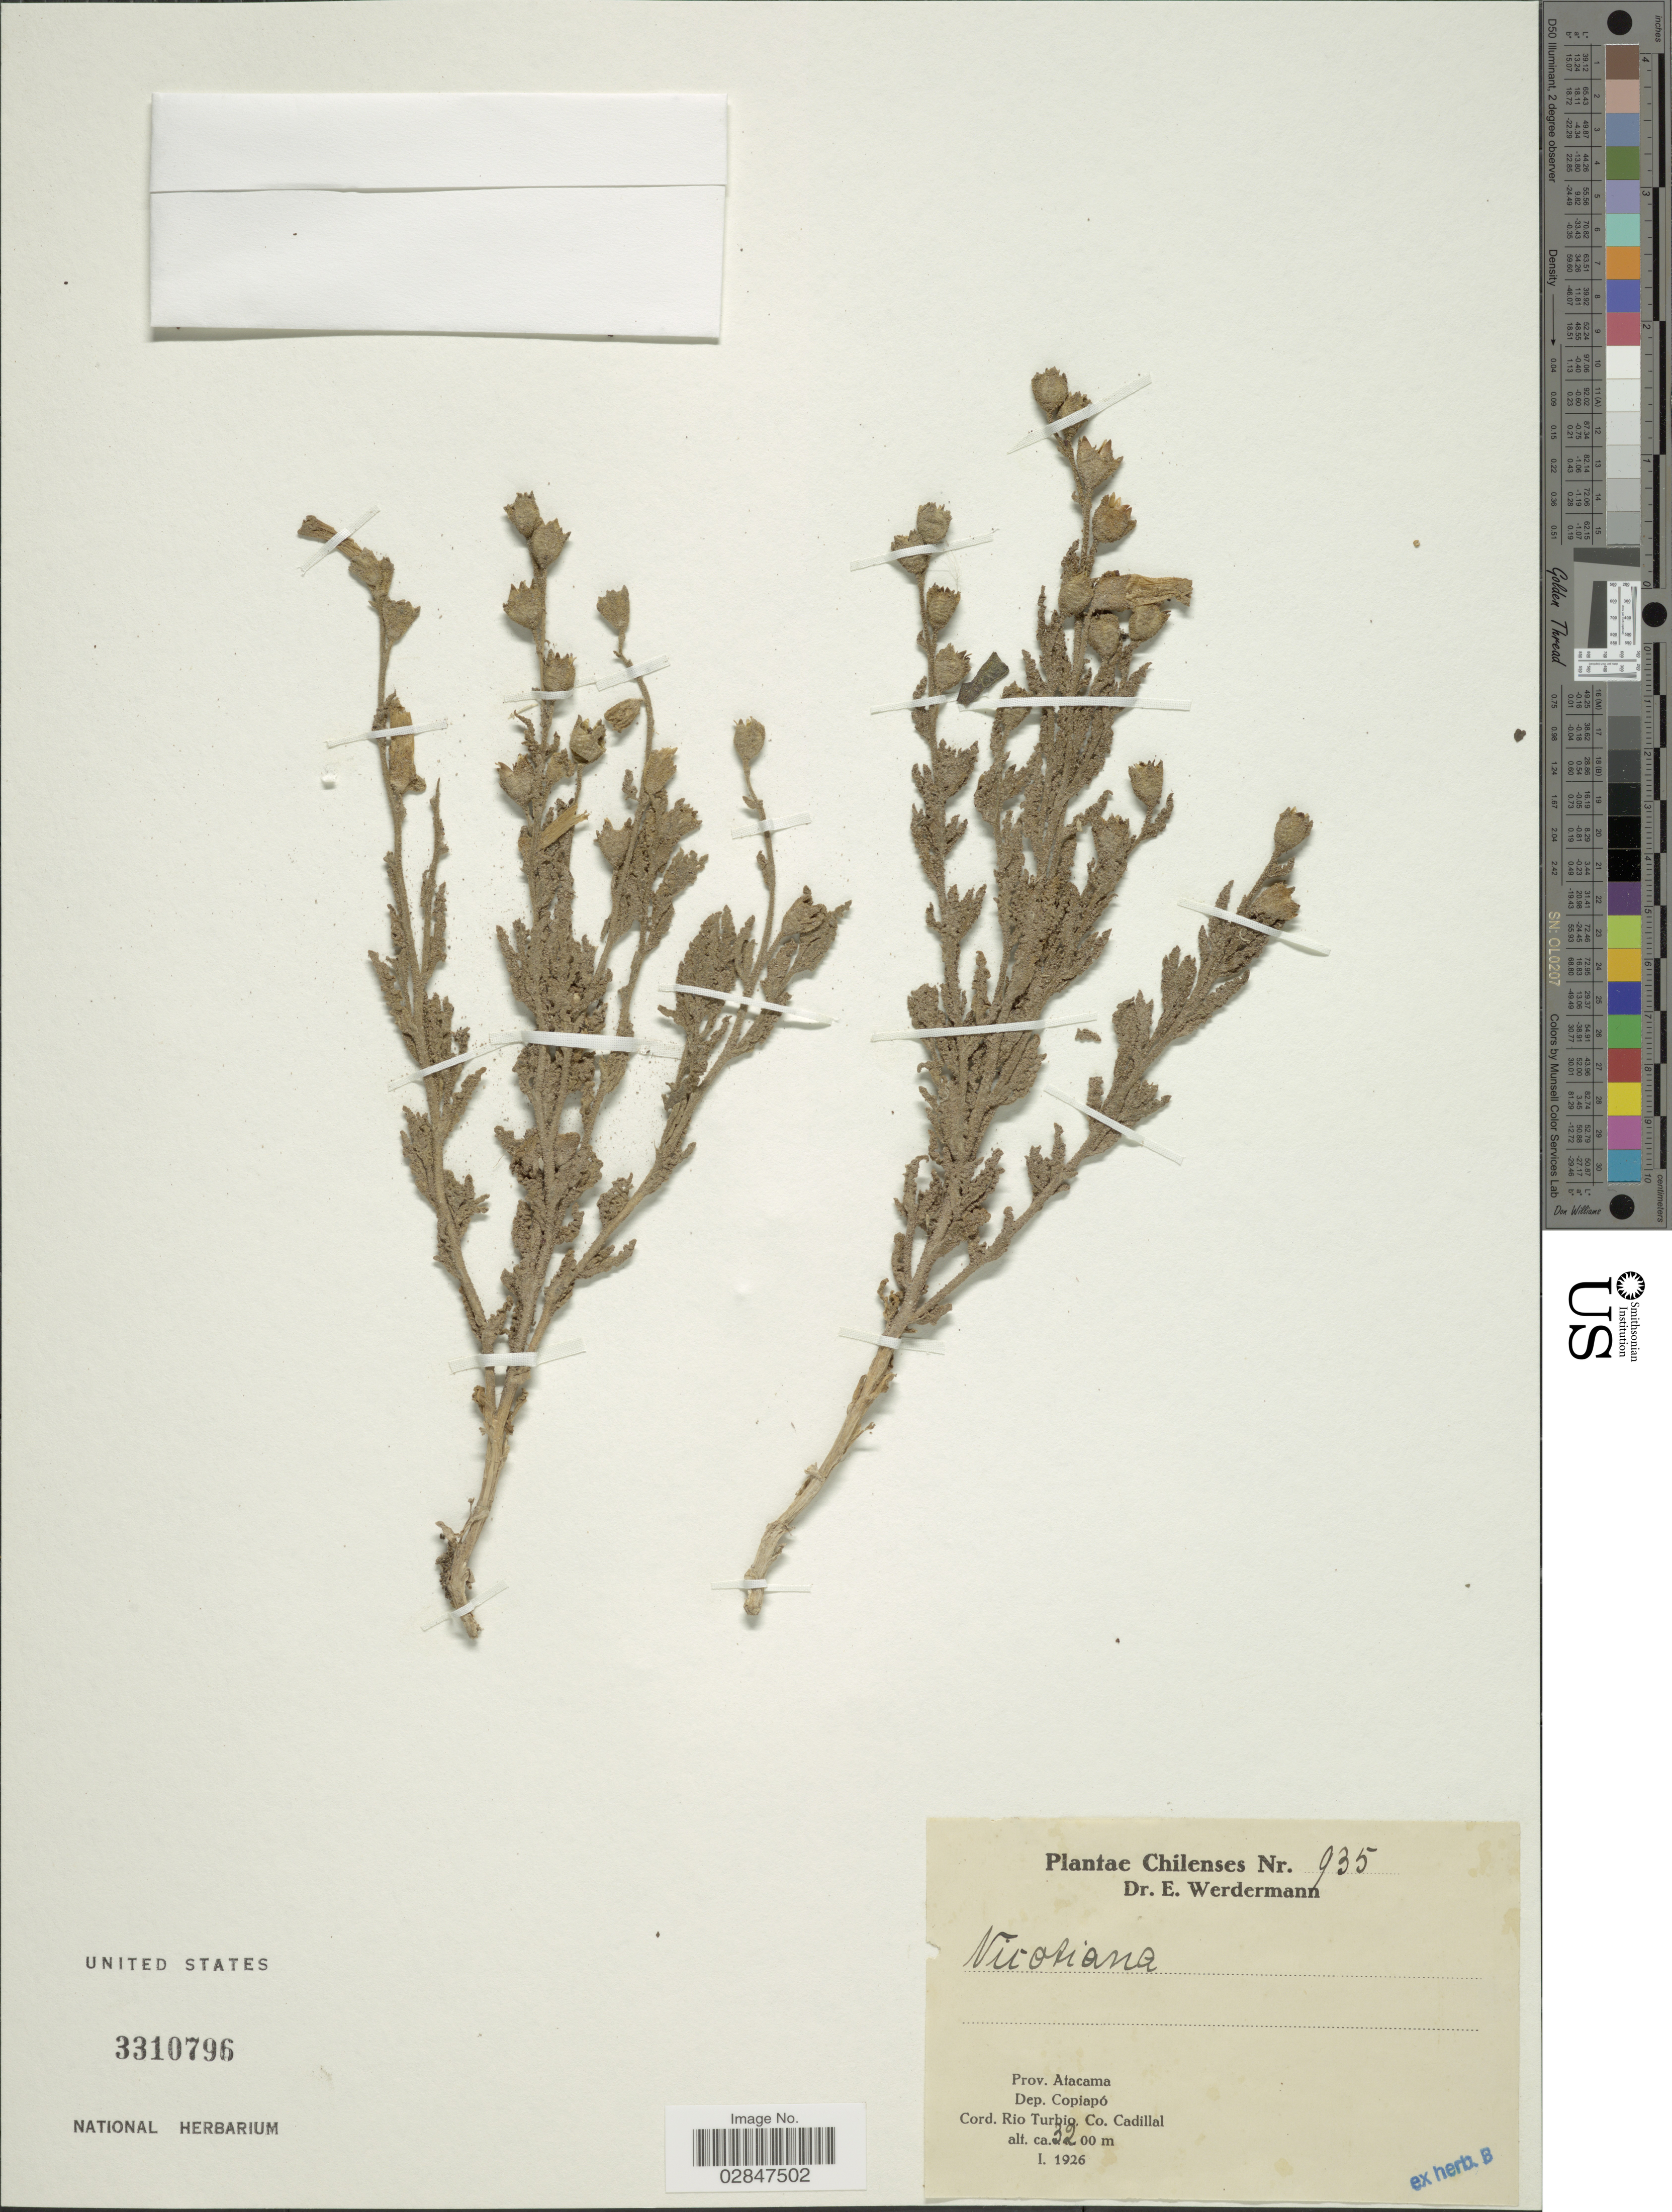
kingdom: Plantae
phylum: Tracheophyta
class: Magnoliopsida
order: Solanales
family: Solanaceae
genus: Nicotiana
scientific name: Nicotiana sp.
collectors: E. Werdermann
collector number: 935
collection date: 1926-01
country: Chile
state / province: Atacama (III)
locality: Prov. Atacama, Dep. Copiapó, Cord. Rio Turbio, Co. Cadillal.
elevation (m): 2200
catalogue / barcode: US 3310796